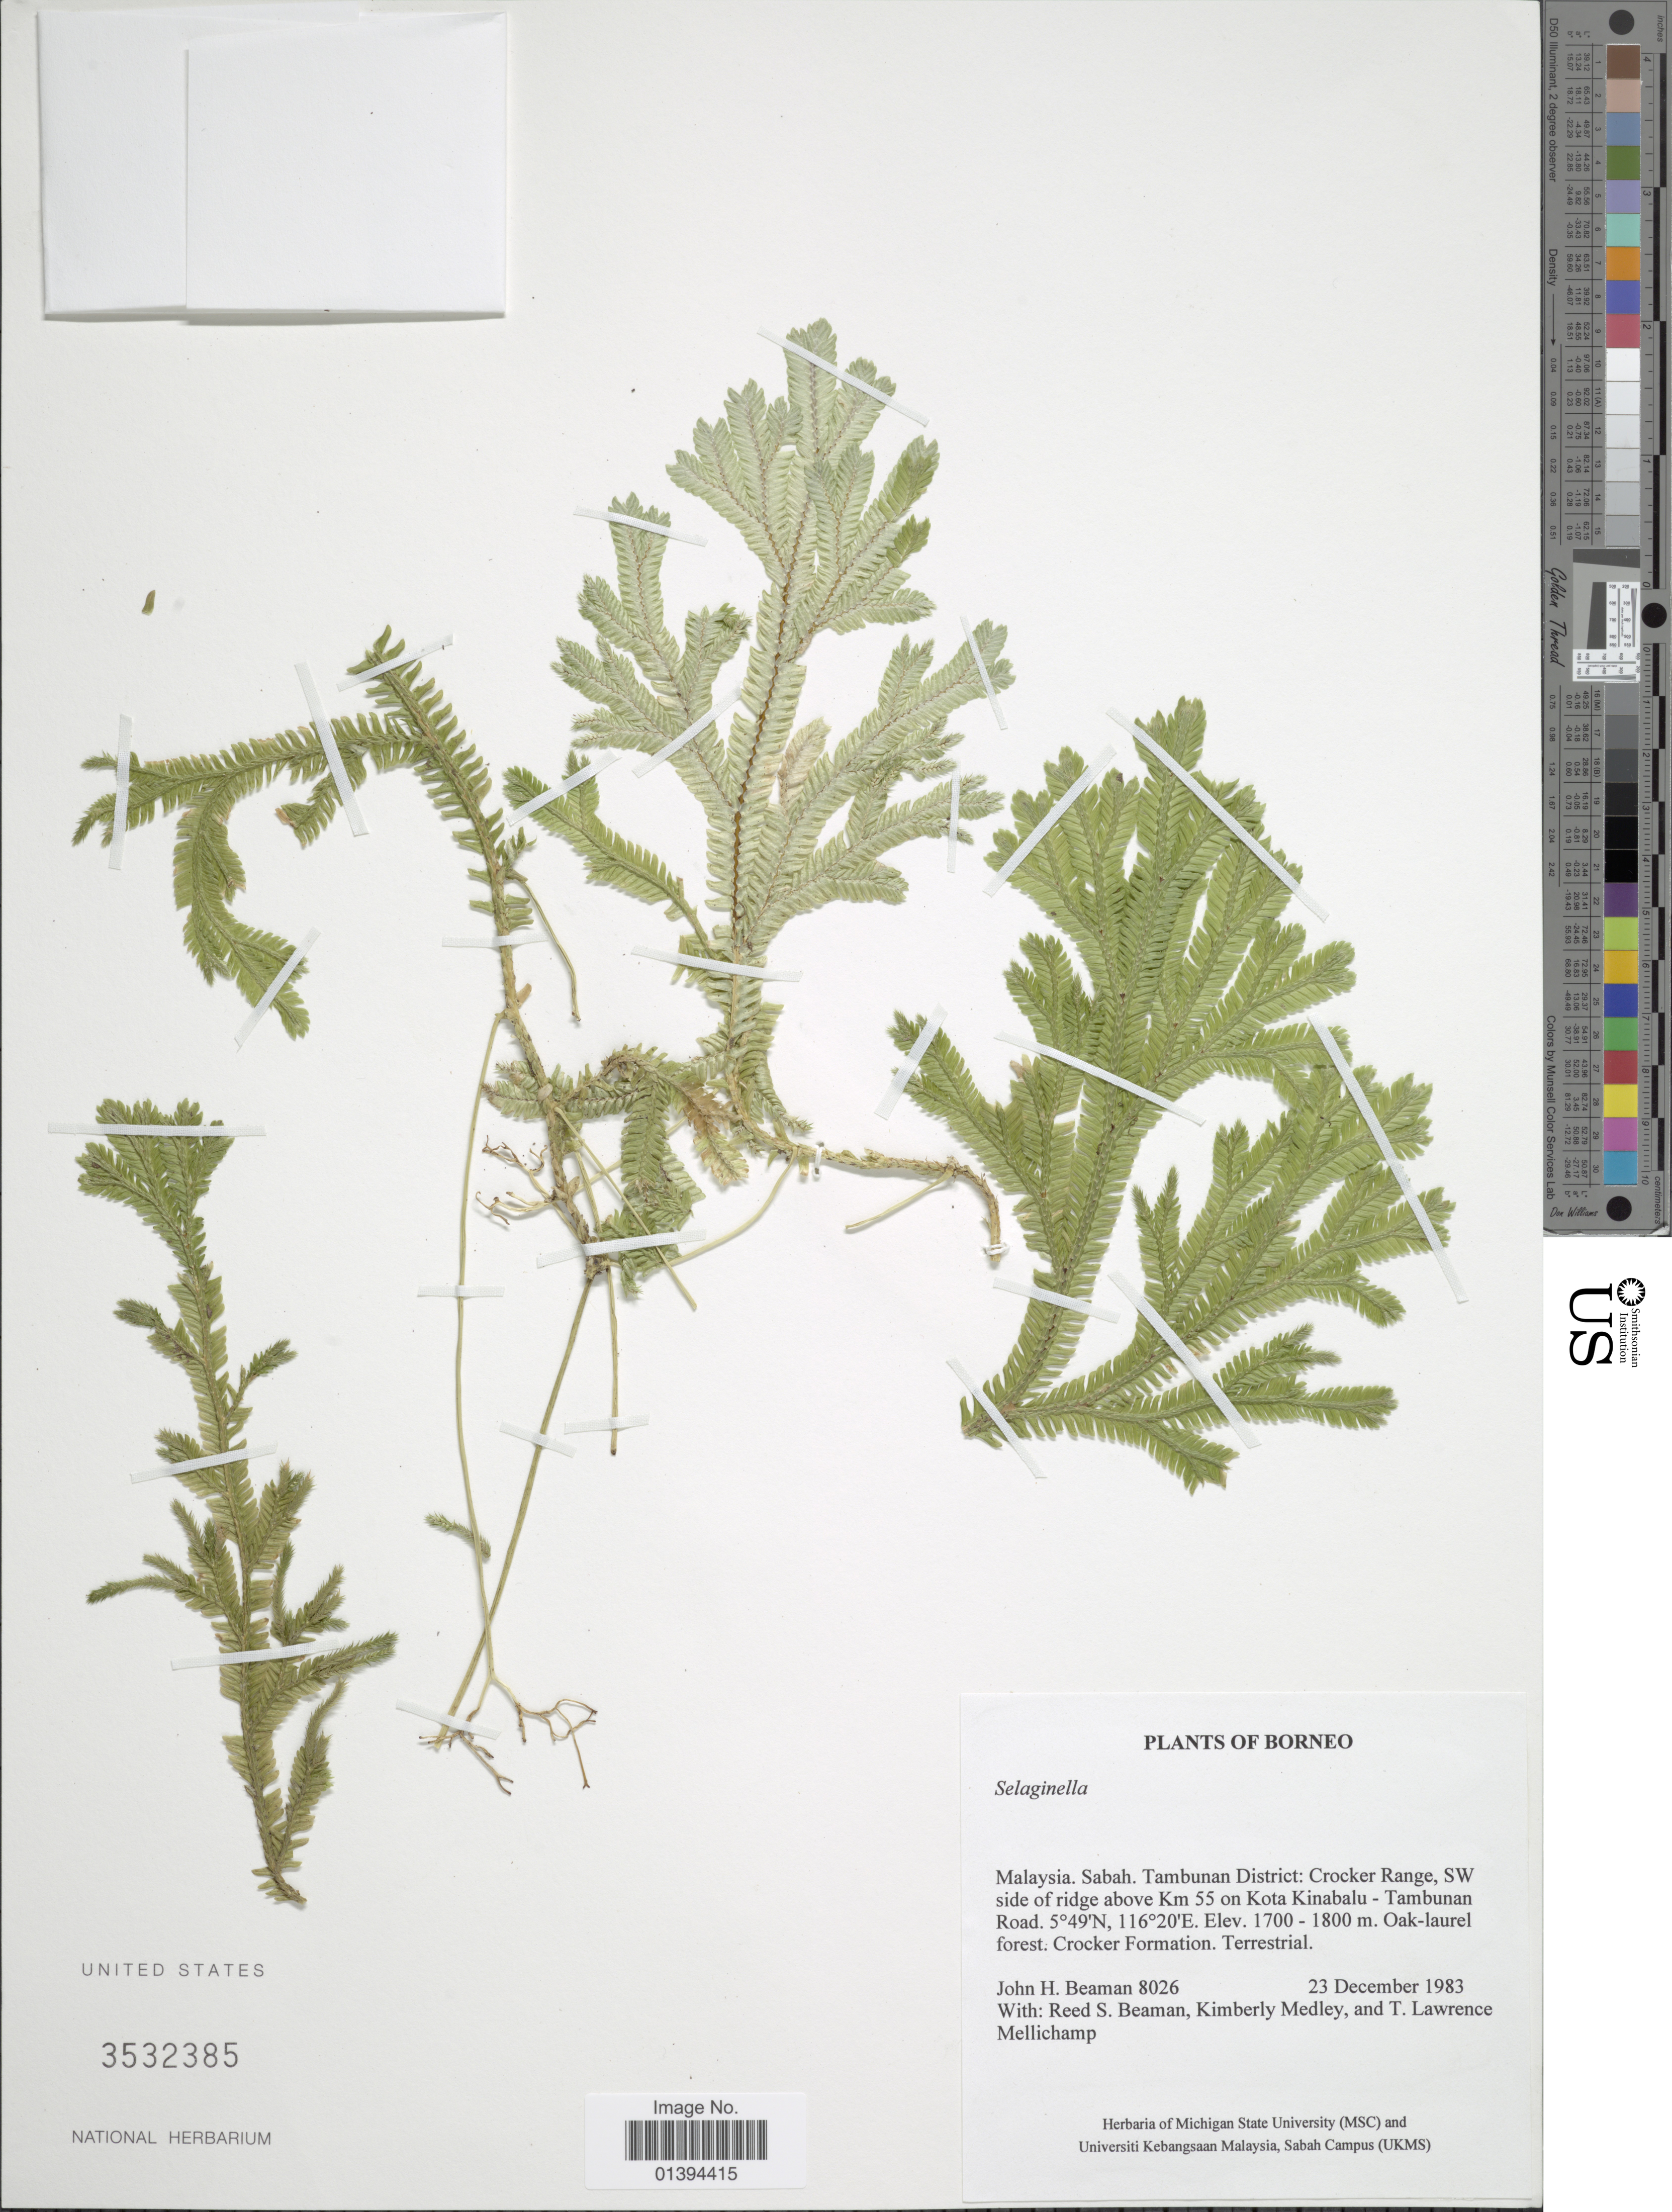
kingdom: Plantae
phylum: Tracheophyta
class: Lycopodiopsida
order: Selaginellales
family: Selaginellaceae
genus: Selaginella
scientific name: Selaginella sp.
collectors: J. H. Beaman, R. S. Beaman, K. Medley & T. L. Mellichamp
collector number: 8026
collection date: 1983-12-23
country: Malaysia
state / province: Sabah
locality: Tambunan District: Crocker Range, SW side of ridge above Km 55 on Kota Kinabalu-Tambunan Road, Borneo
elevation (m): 1700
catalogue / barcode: US 3532385